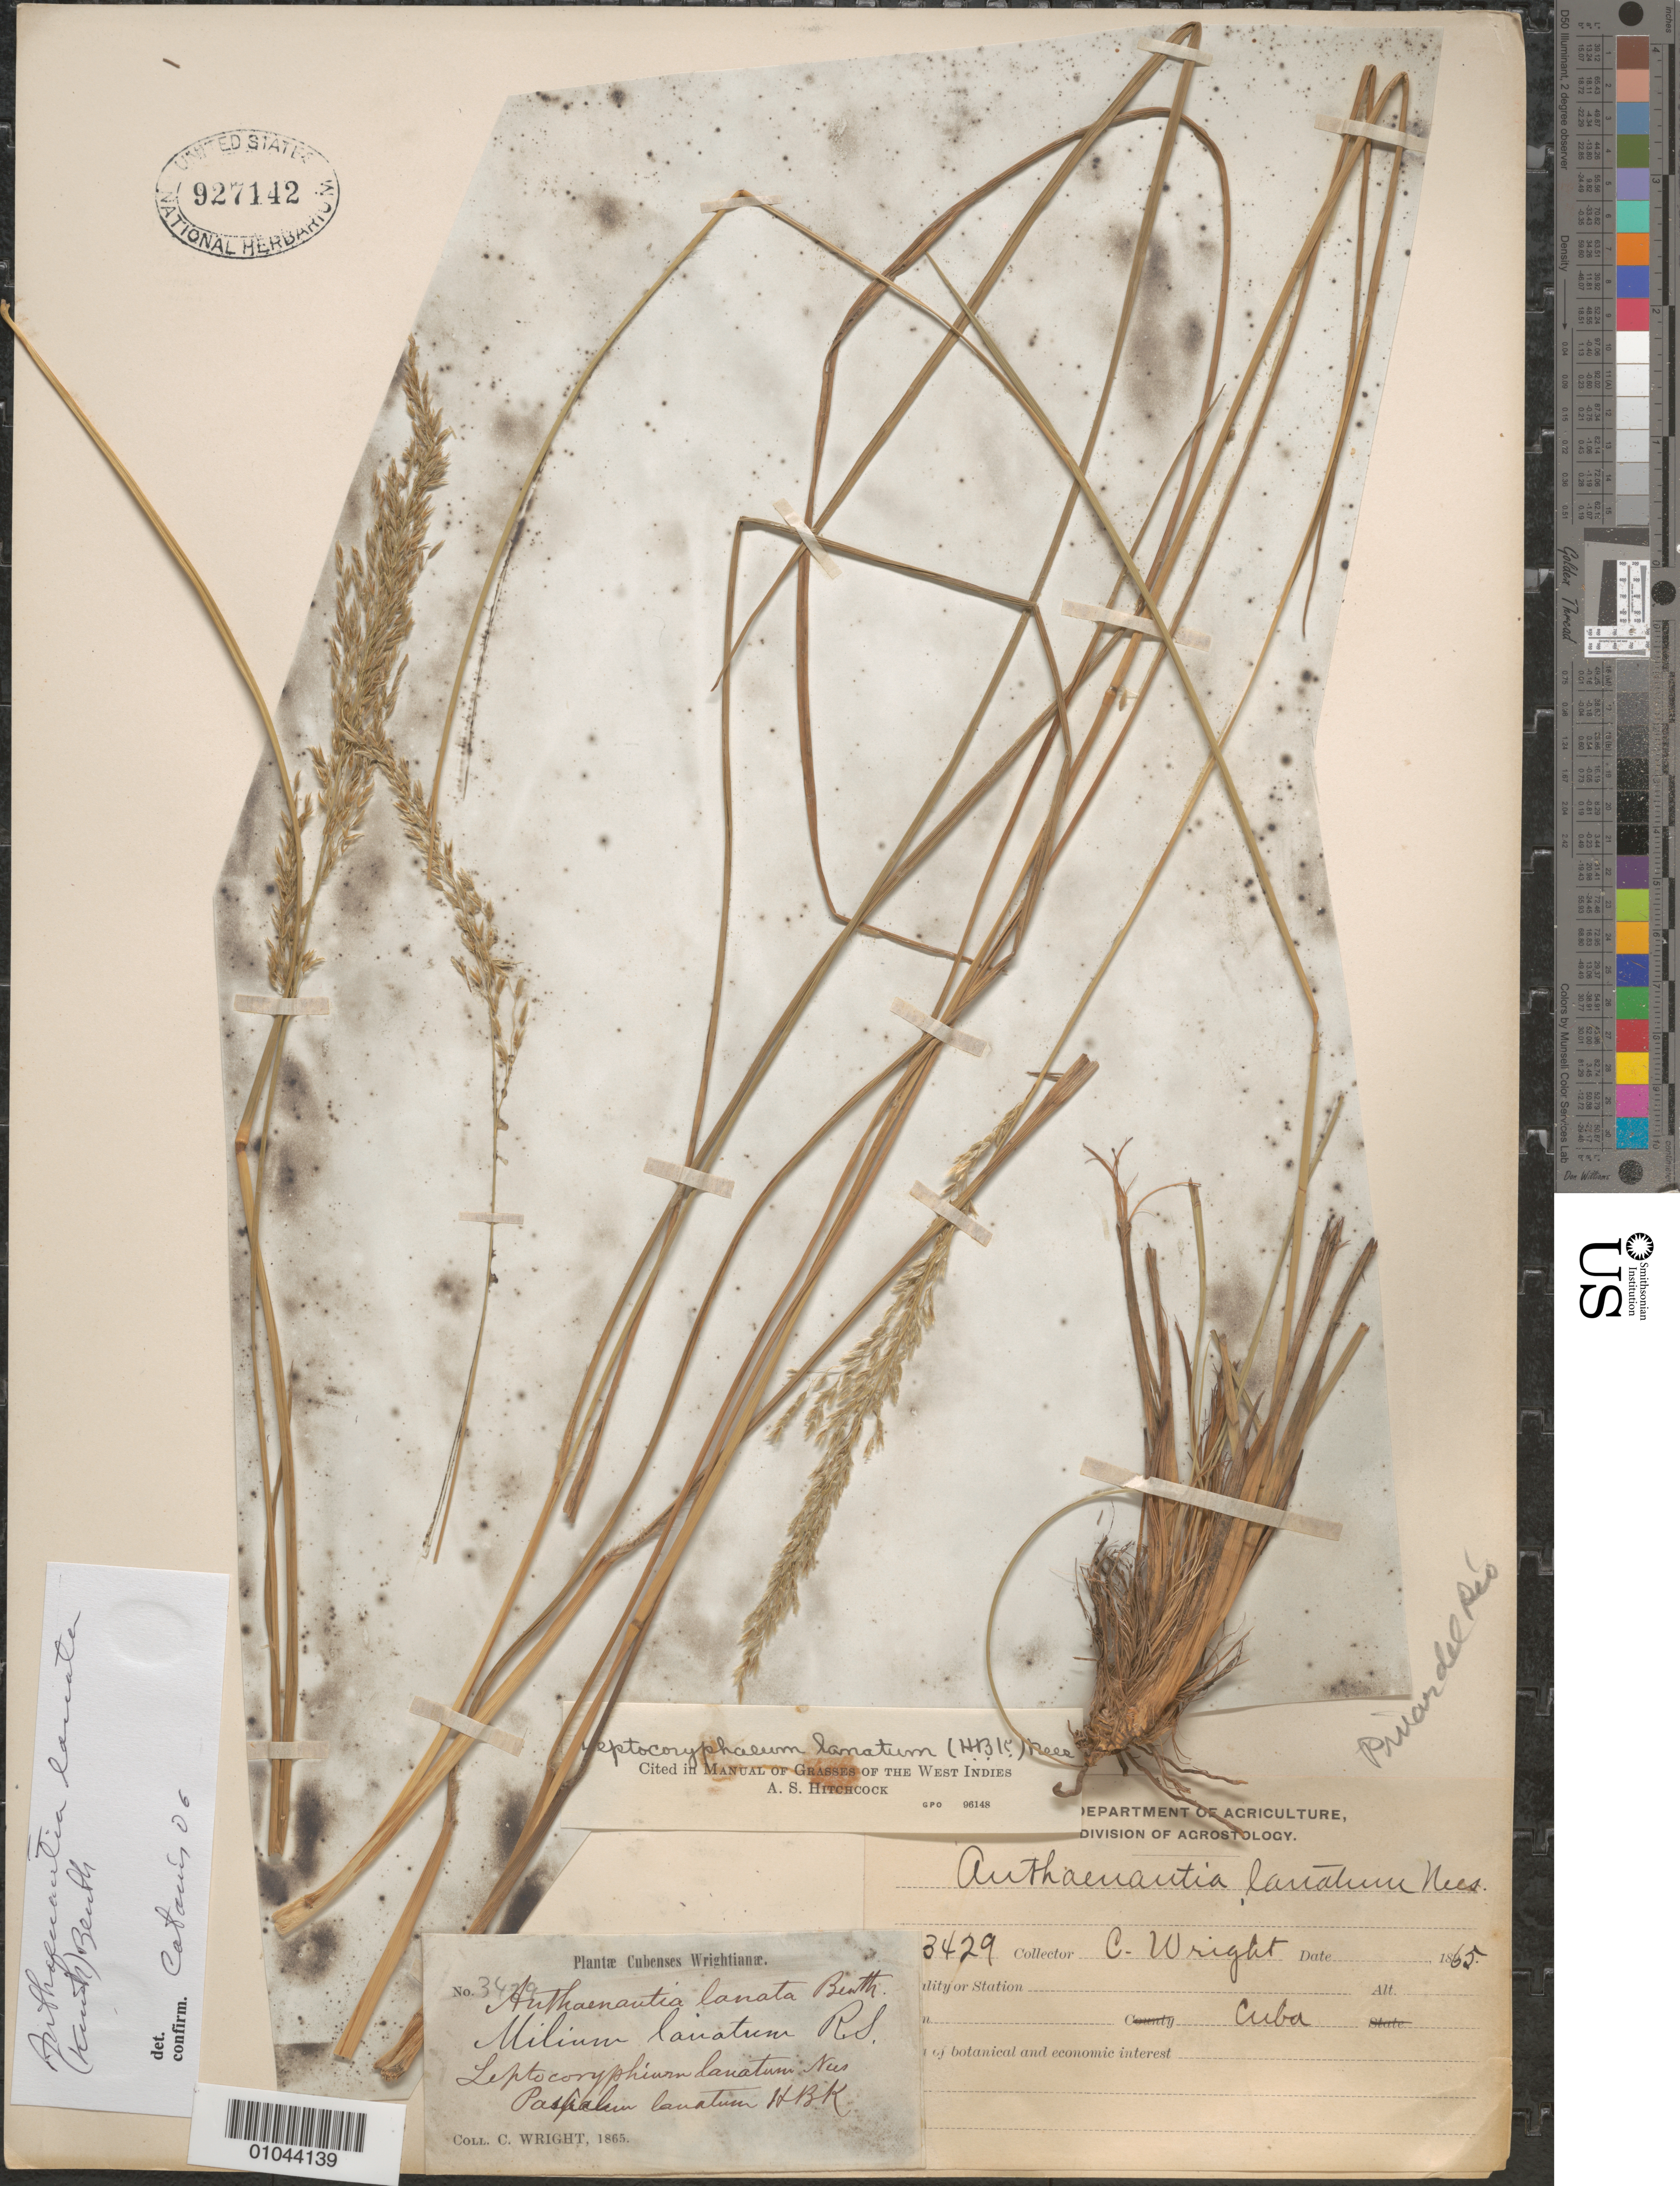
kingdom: Plantae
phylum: Tracheophyta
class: Liliopsida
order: Poales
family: Poaceae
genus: Leptocoryphium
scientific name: Leptocoryphium lanatum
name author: (Kunth) Nees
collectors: C. Wright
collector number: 3429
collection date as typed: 01 Jan 1865 to 31 Dec 1865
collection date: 1865-01-01/1865-12-31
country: Cuba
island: Cuba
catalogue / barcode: US 927142